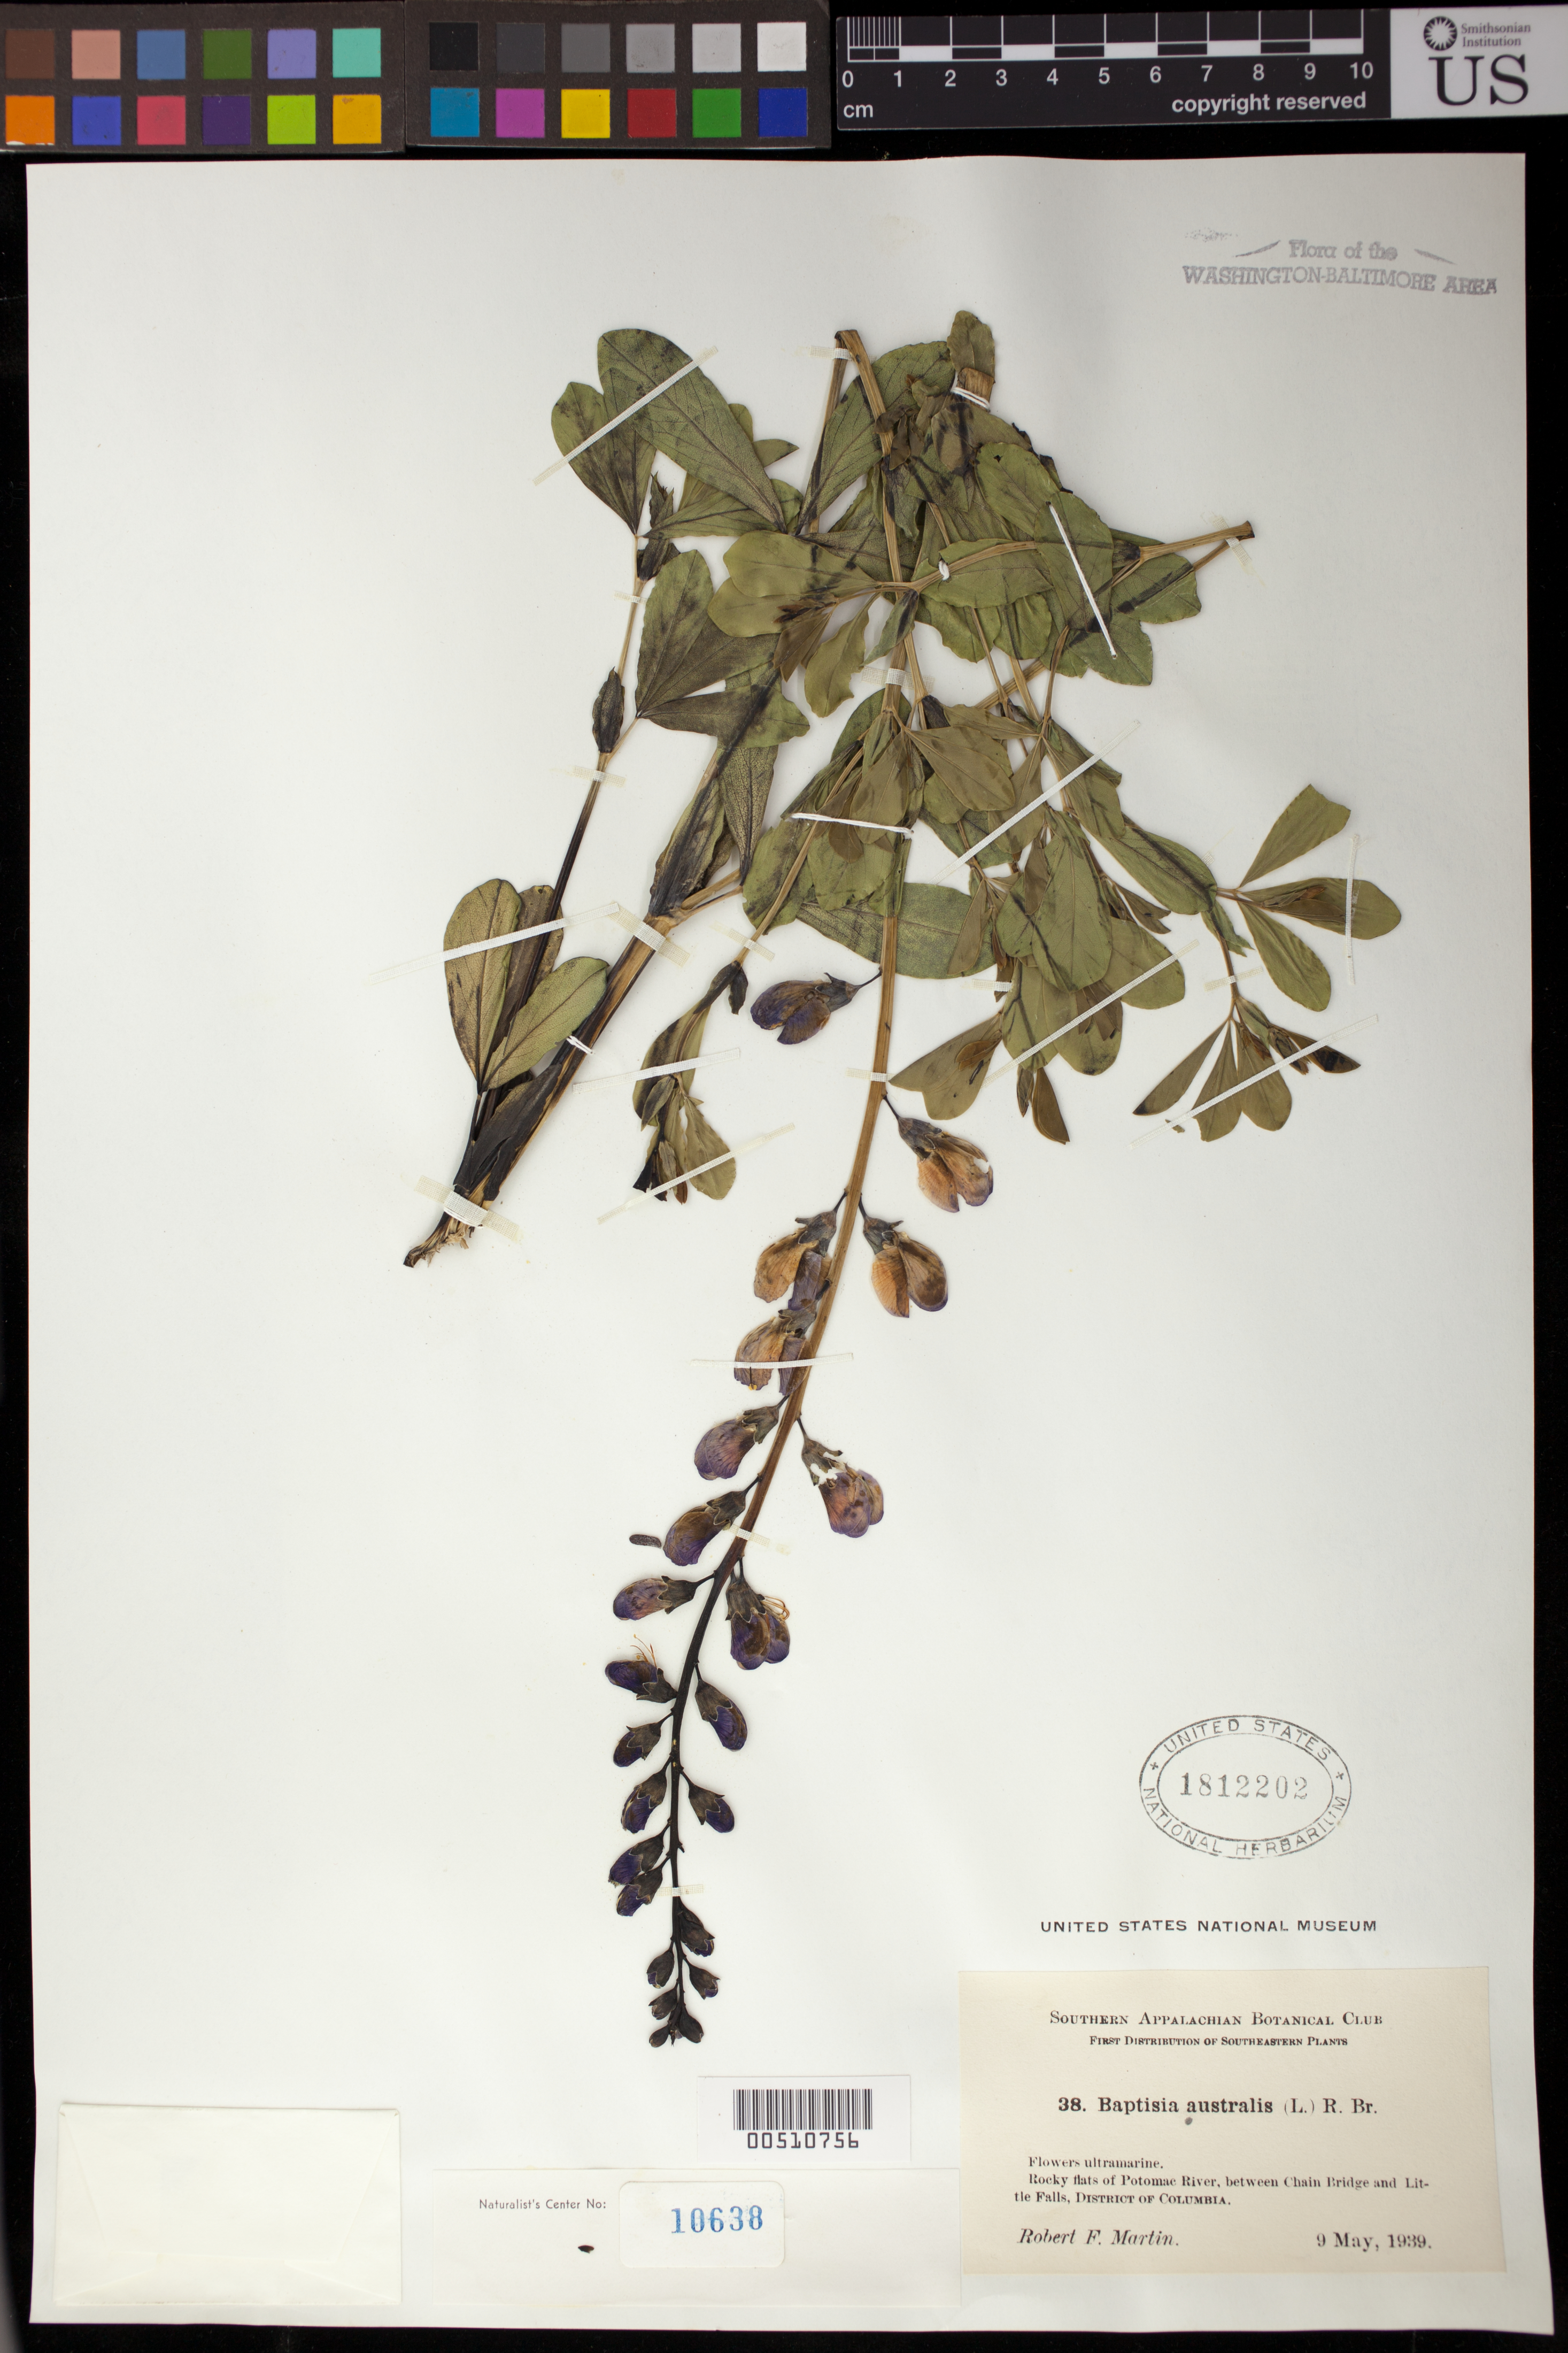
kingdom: Plantae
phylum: Tracheophyta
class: Magnoliopsida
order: Fabales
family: Fabaceae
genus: Baptisia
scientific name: Baptisia australis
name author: (L.) R. Br.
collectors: R. F. Martin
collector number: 38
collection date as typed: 09 May 1939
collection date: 1939-05-09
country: United States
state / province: District of Columbia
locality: Between Chain Bridge and Little Falls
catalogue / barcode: US 1812202